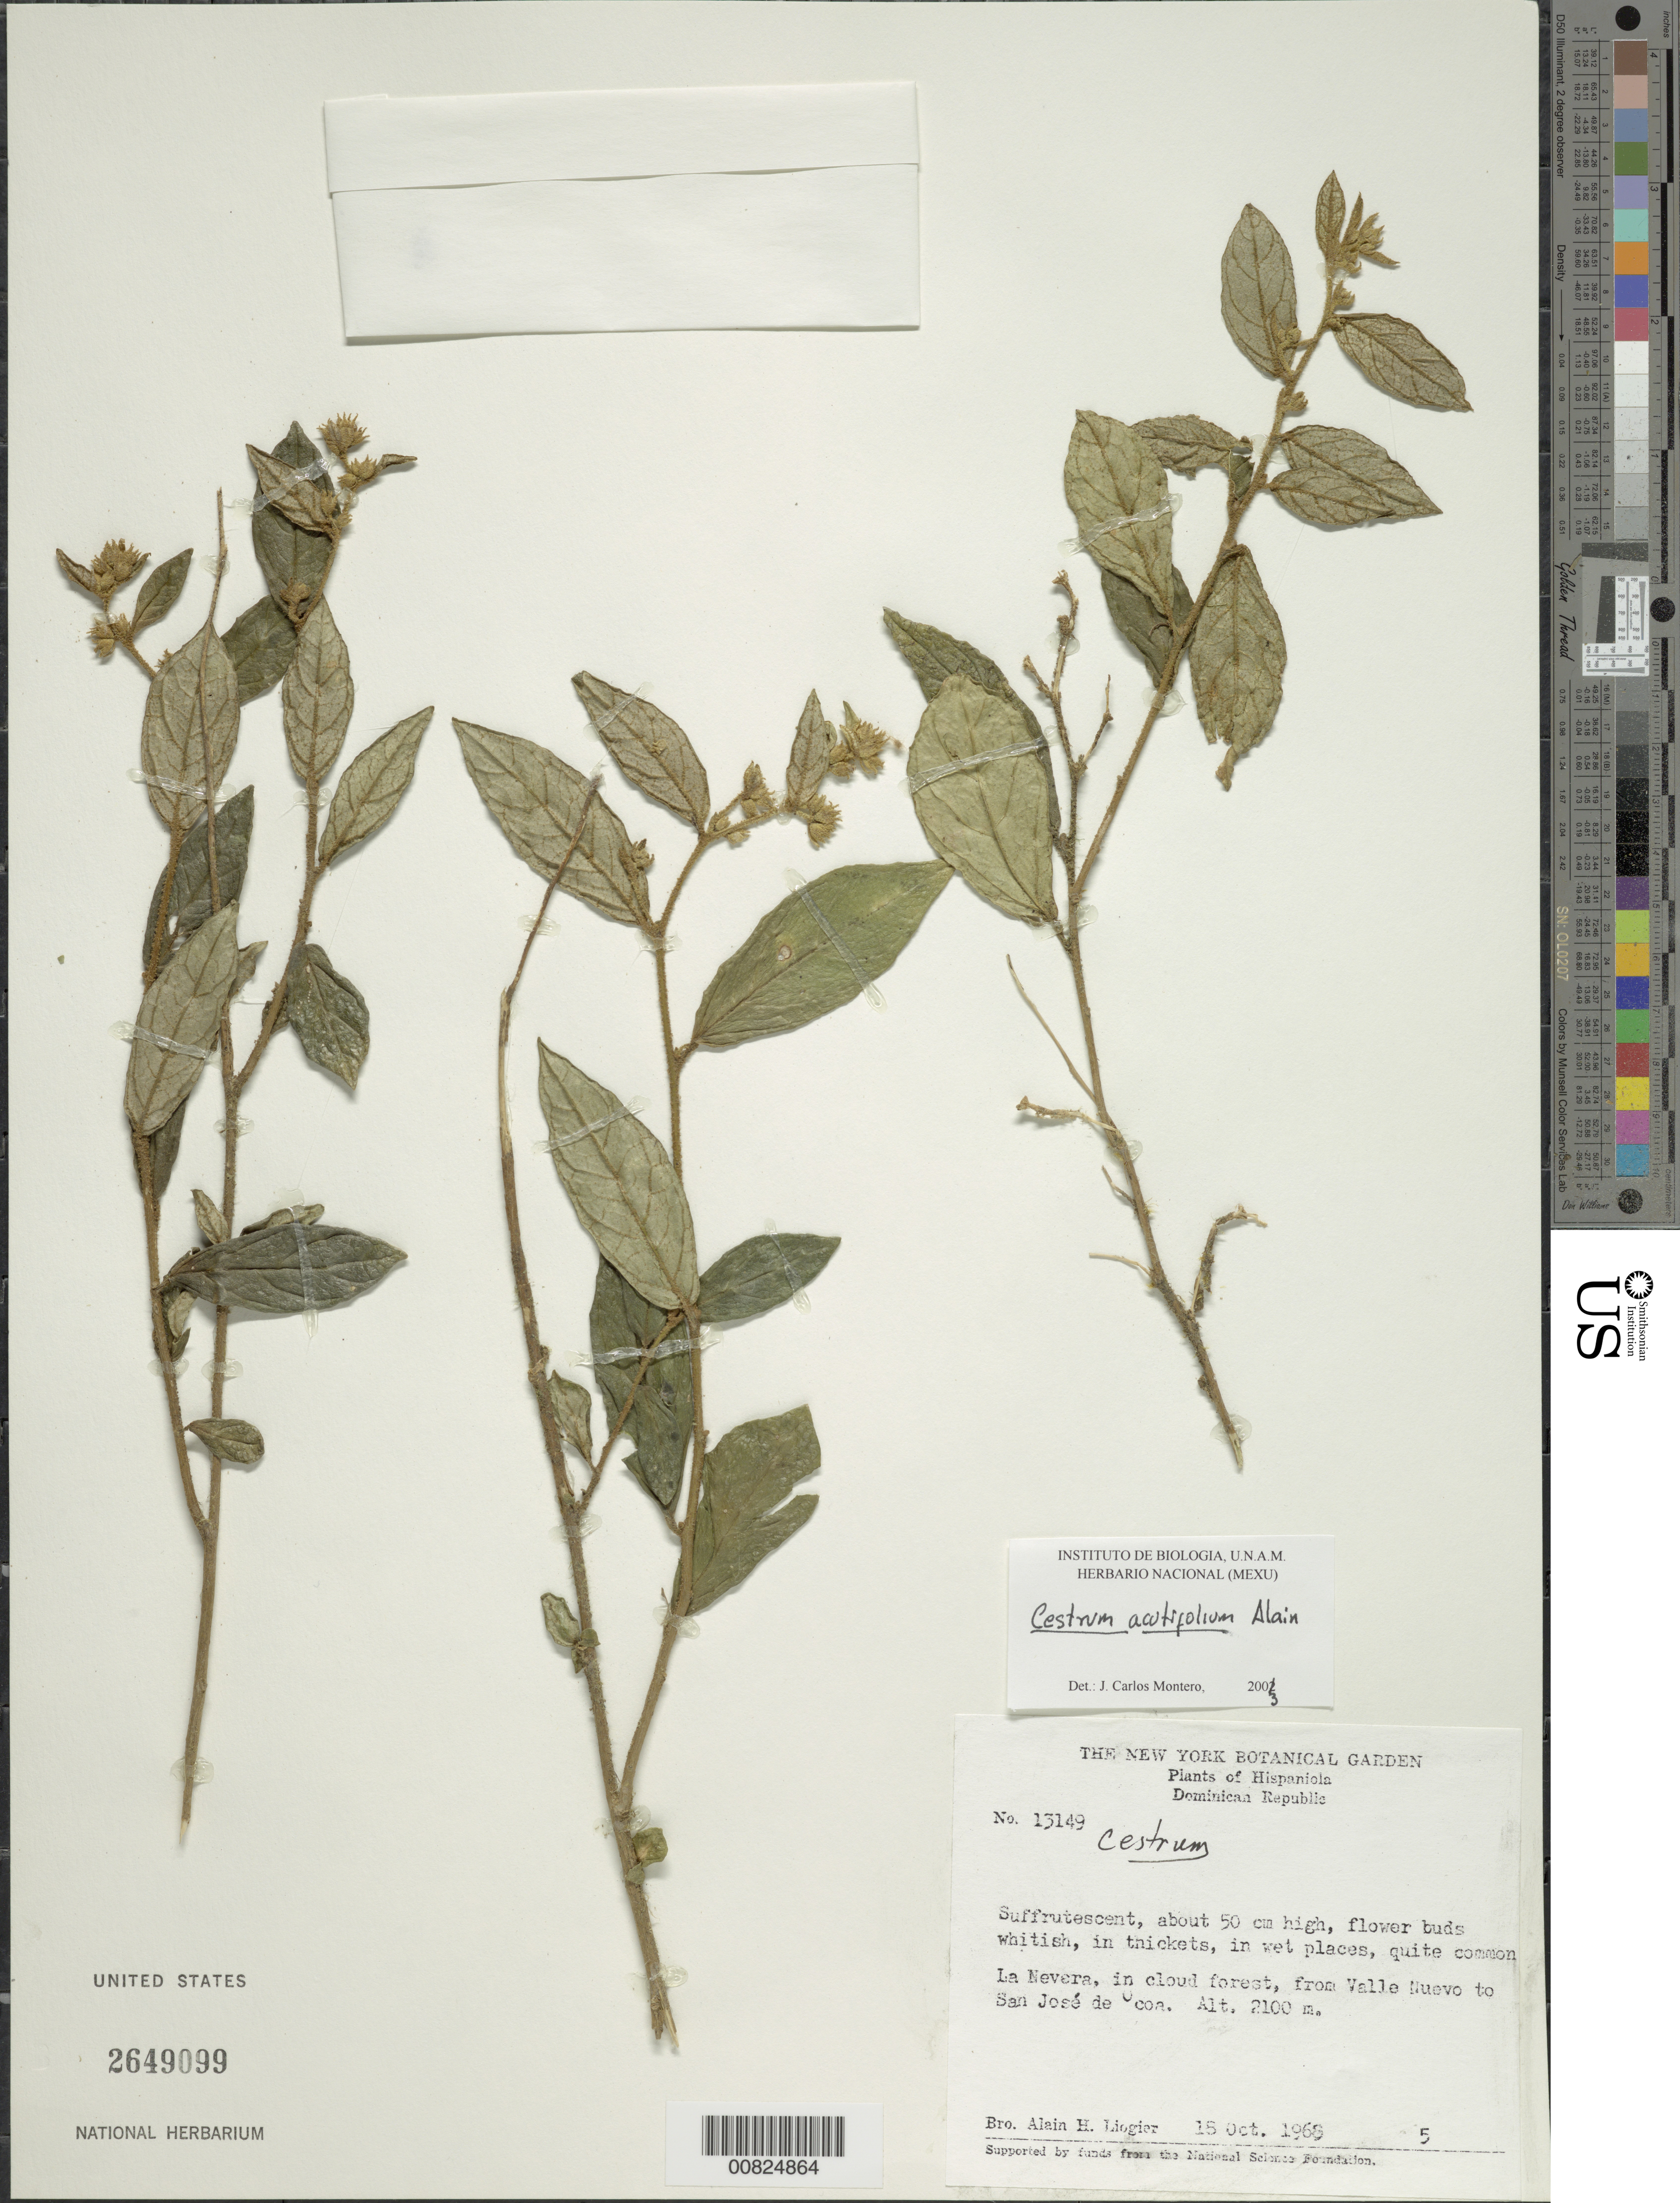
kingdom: Plantae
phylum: Tracheophyta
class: Magnoliopsida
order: Solanales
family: Solanaceae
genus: Cestrum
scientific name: Cestrum acutifolium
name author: Alain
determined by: Montero, J. C.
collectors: A. H. Liogier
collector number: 13149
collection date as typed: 18 Oct 1968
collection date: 1968-10-18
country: Dominican Republic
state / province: Peravia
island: Hispaniola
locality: La Nevara, from Valle Nuevo to San José de Ocoa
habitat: In thickets, in wet places of cloud forest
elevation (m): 2100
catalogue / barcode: US 2649099